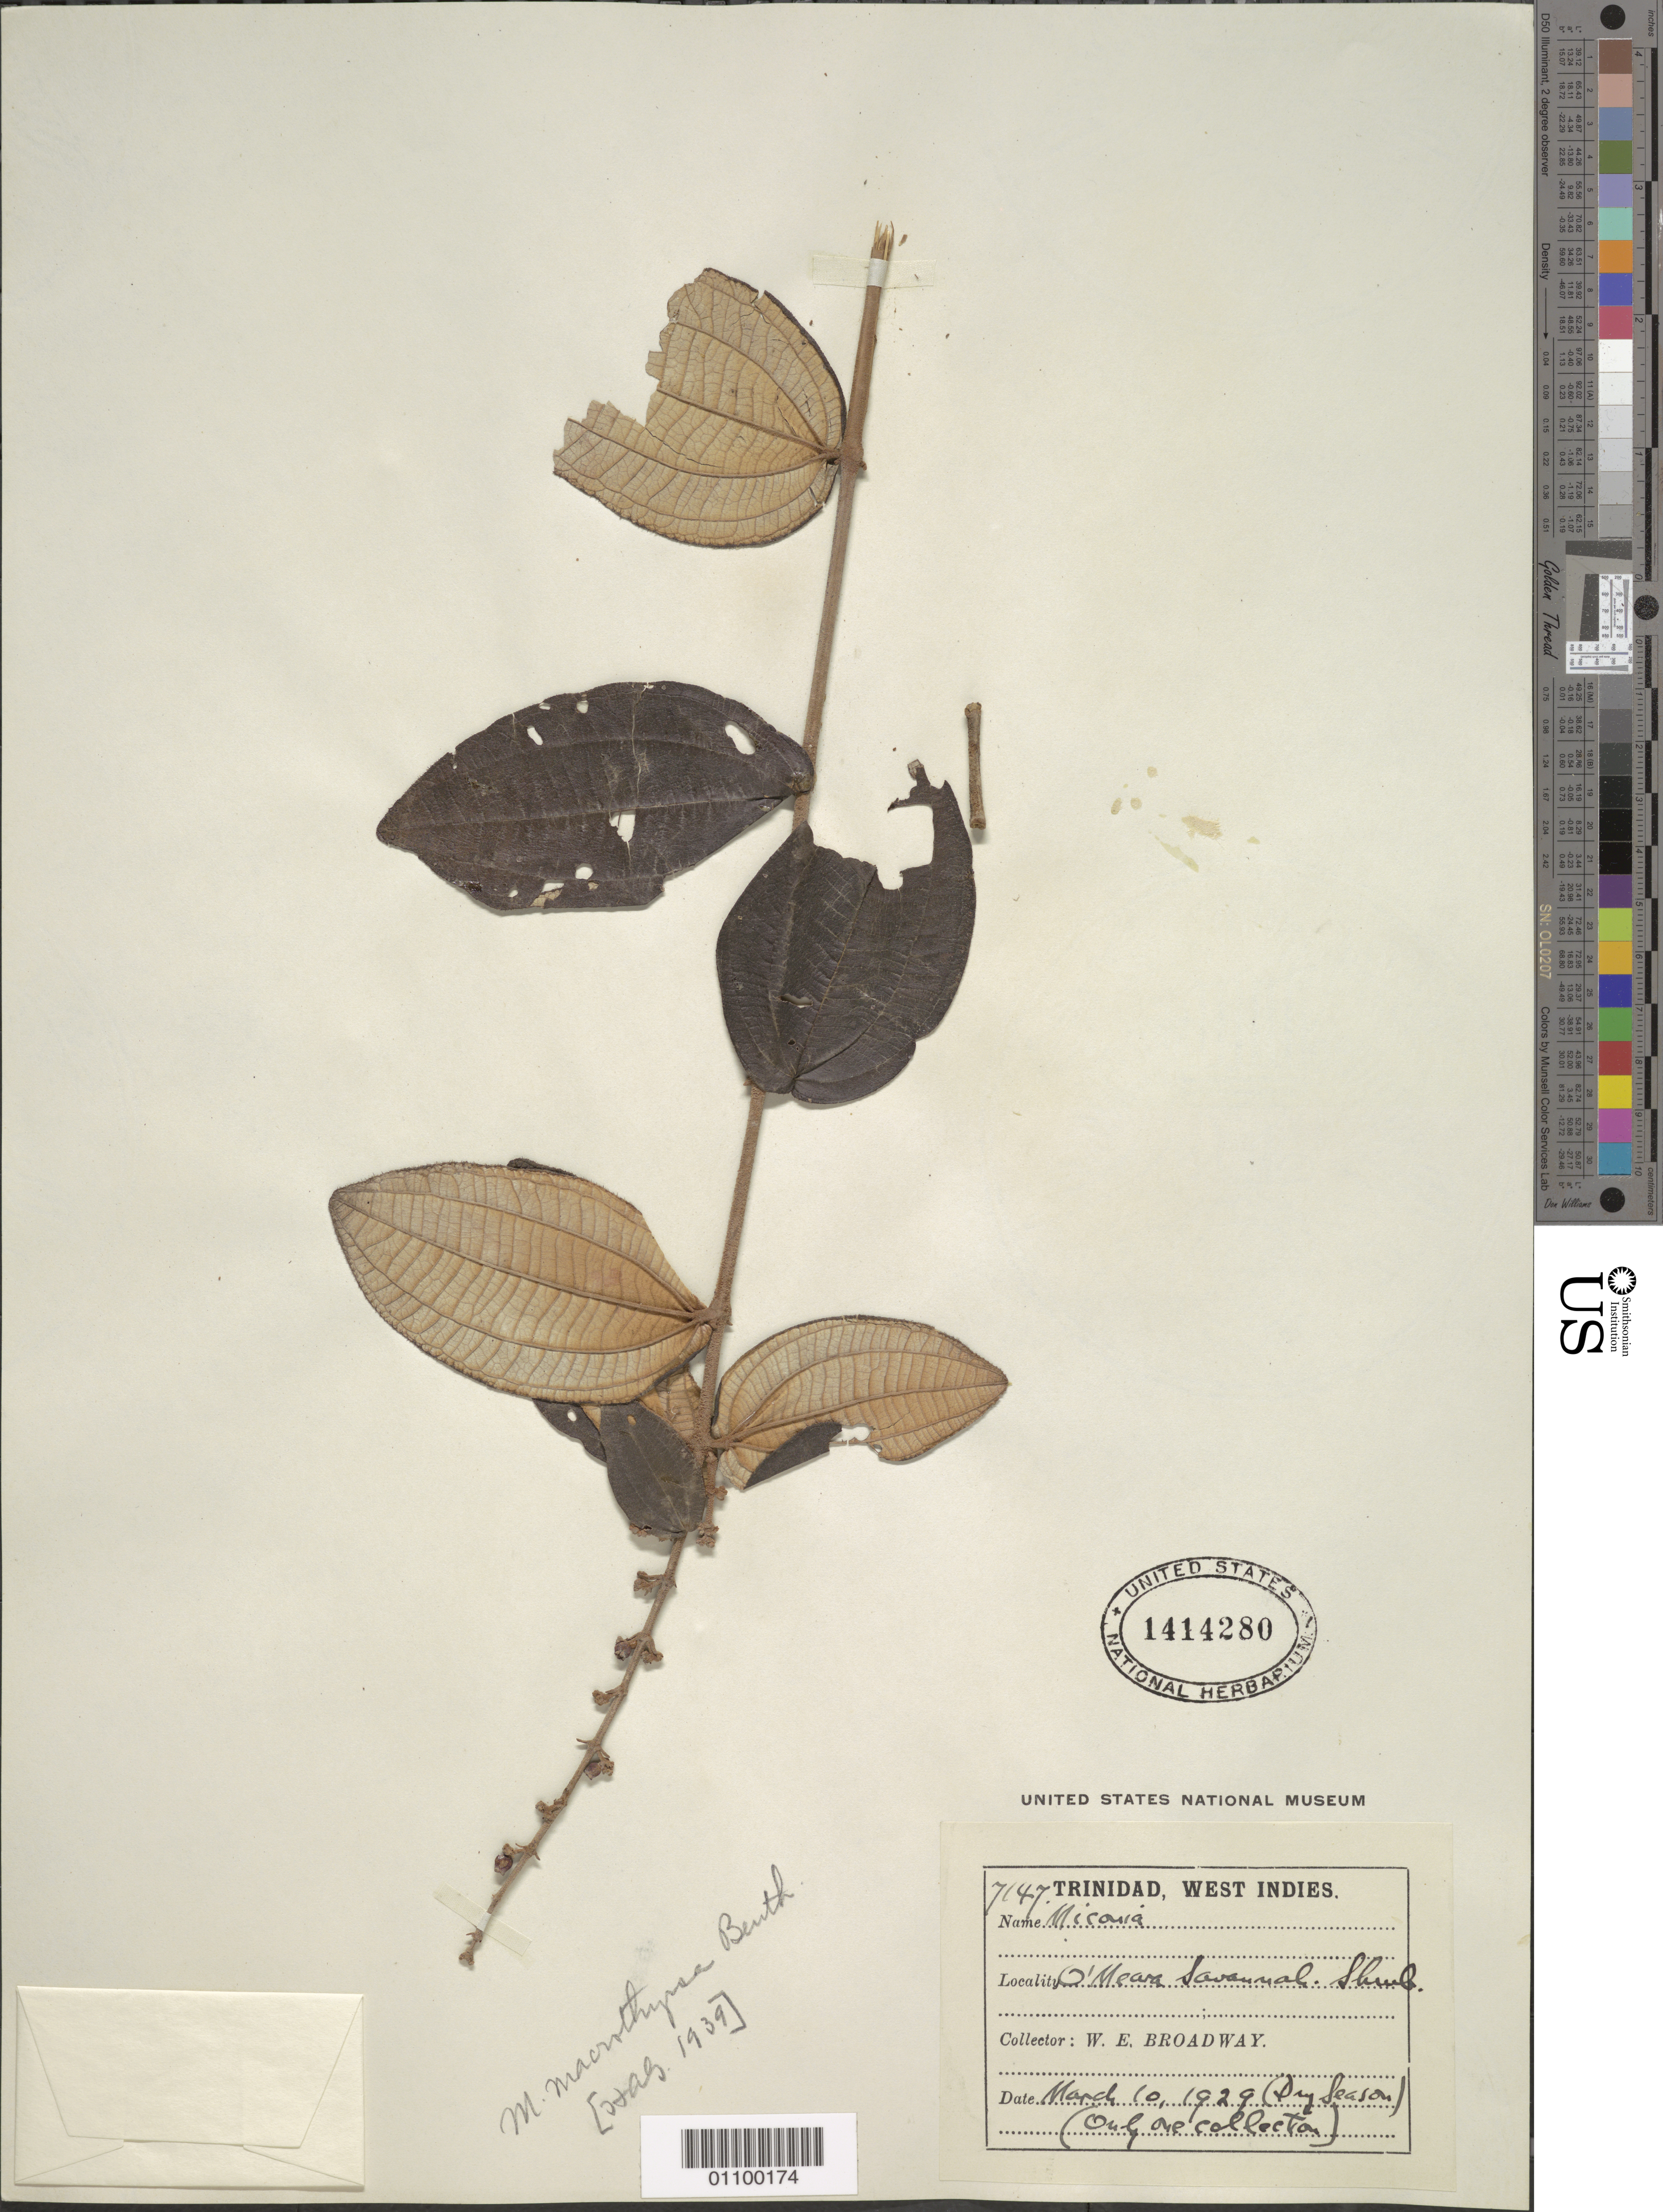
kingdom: Plantae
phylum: Tracheophyta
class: Magnoliopsida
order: Myrtales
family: Melastomataceae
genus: Miconia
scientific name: Miconia macrothyrsa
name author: Benth.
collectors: W. E. Broadway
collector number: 7147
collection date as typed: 10 Mar 1929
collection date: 1929-03-10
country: Trinidad and Tobago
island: Trinidad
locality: O'Meara Savannah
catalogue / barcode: US 1414280